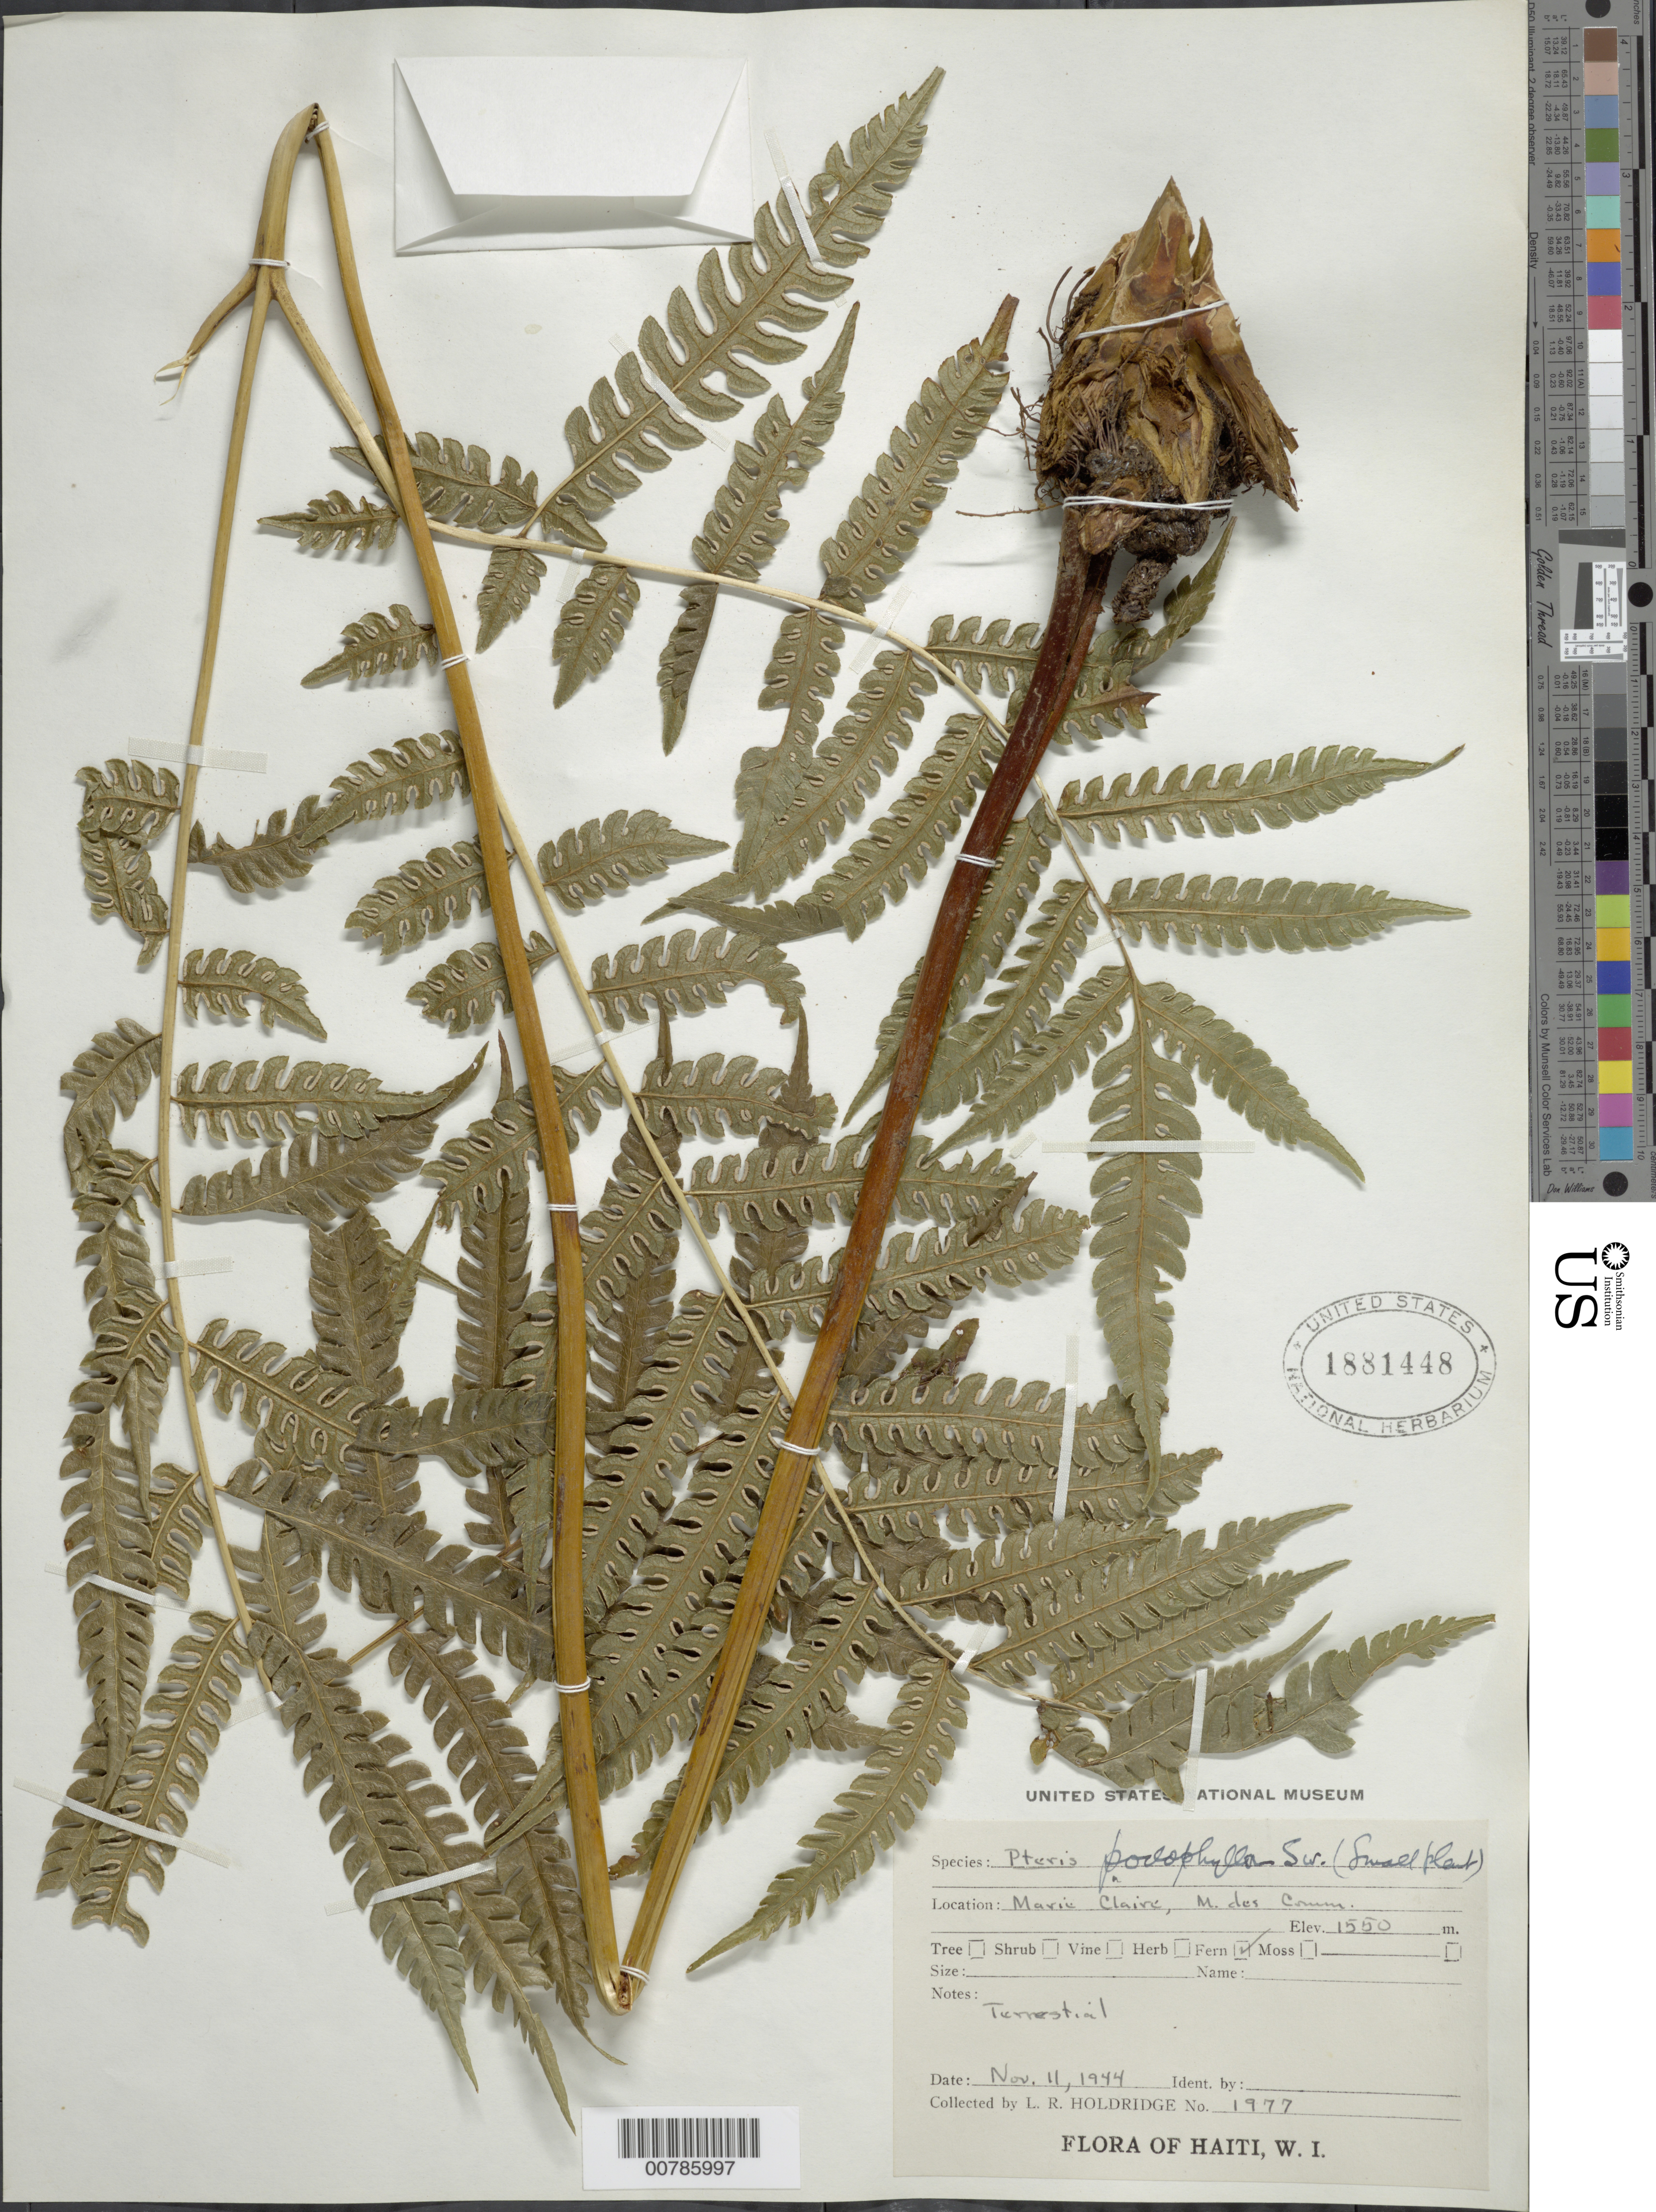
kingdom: Plantae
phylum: Tracheophyta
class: Polypodiopsida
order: Polypodiales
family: Pteridaceae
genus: Pteris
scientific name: Pteris podophylla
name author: Sw.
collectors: L. Holdridge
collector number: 1977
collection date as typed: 11 Nov 1944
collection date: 1944-11-11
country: Haiti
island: Hispaniola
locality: Marie Claire, M. des Comm.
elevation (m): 1550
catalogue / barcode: US 1881448